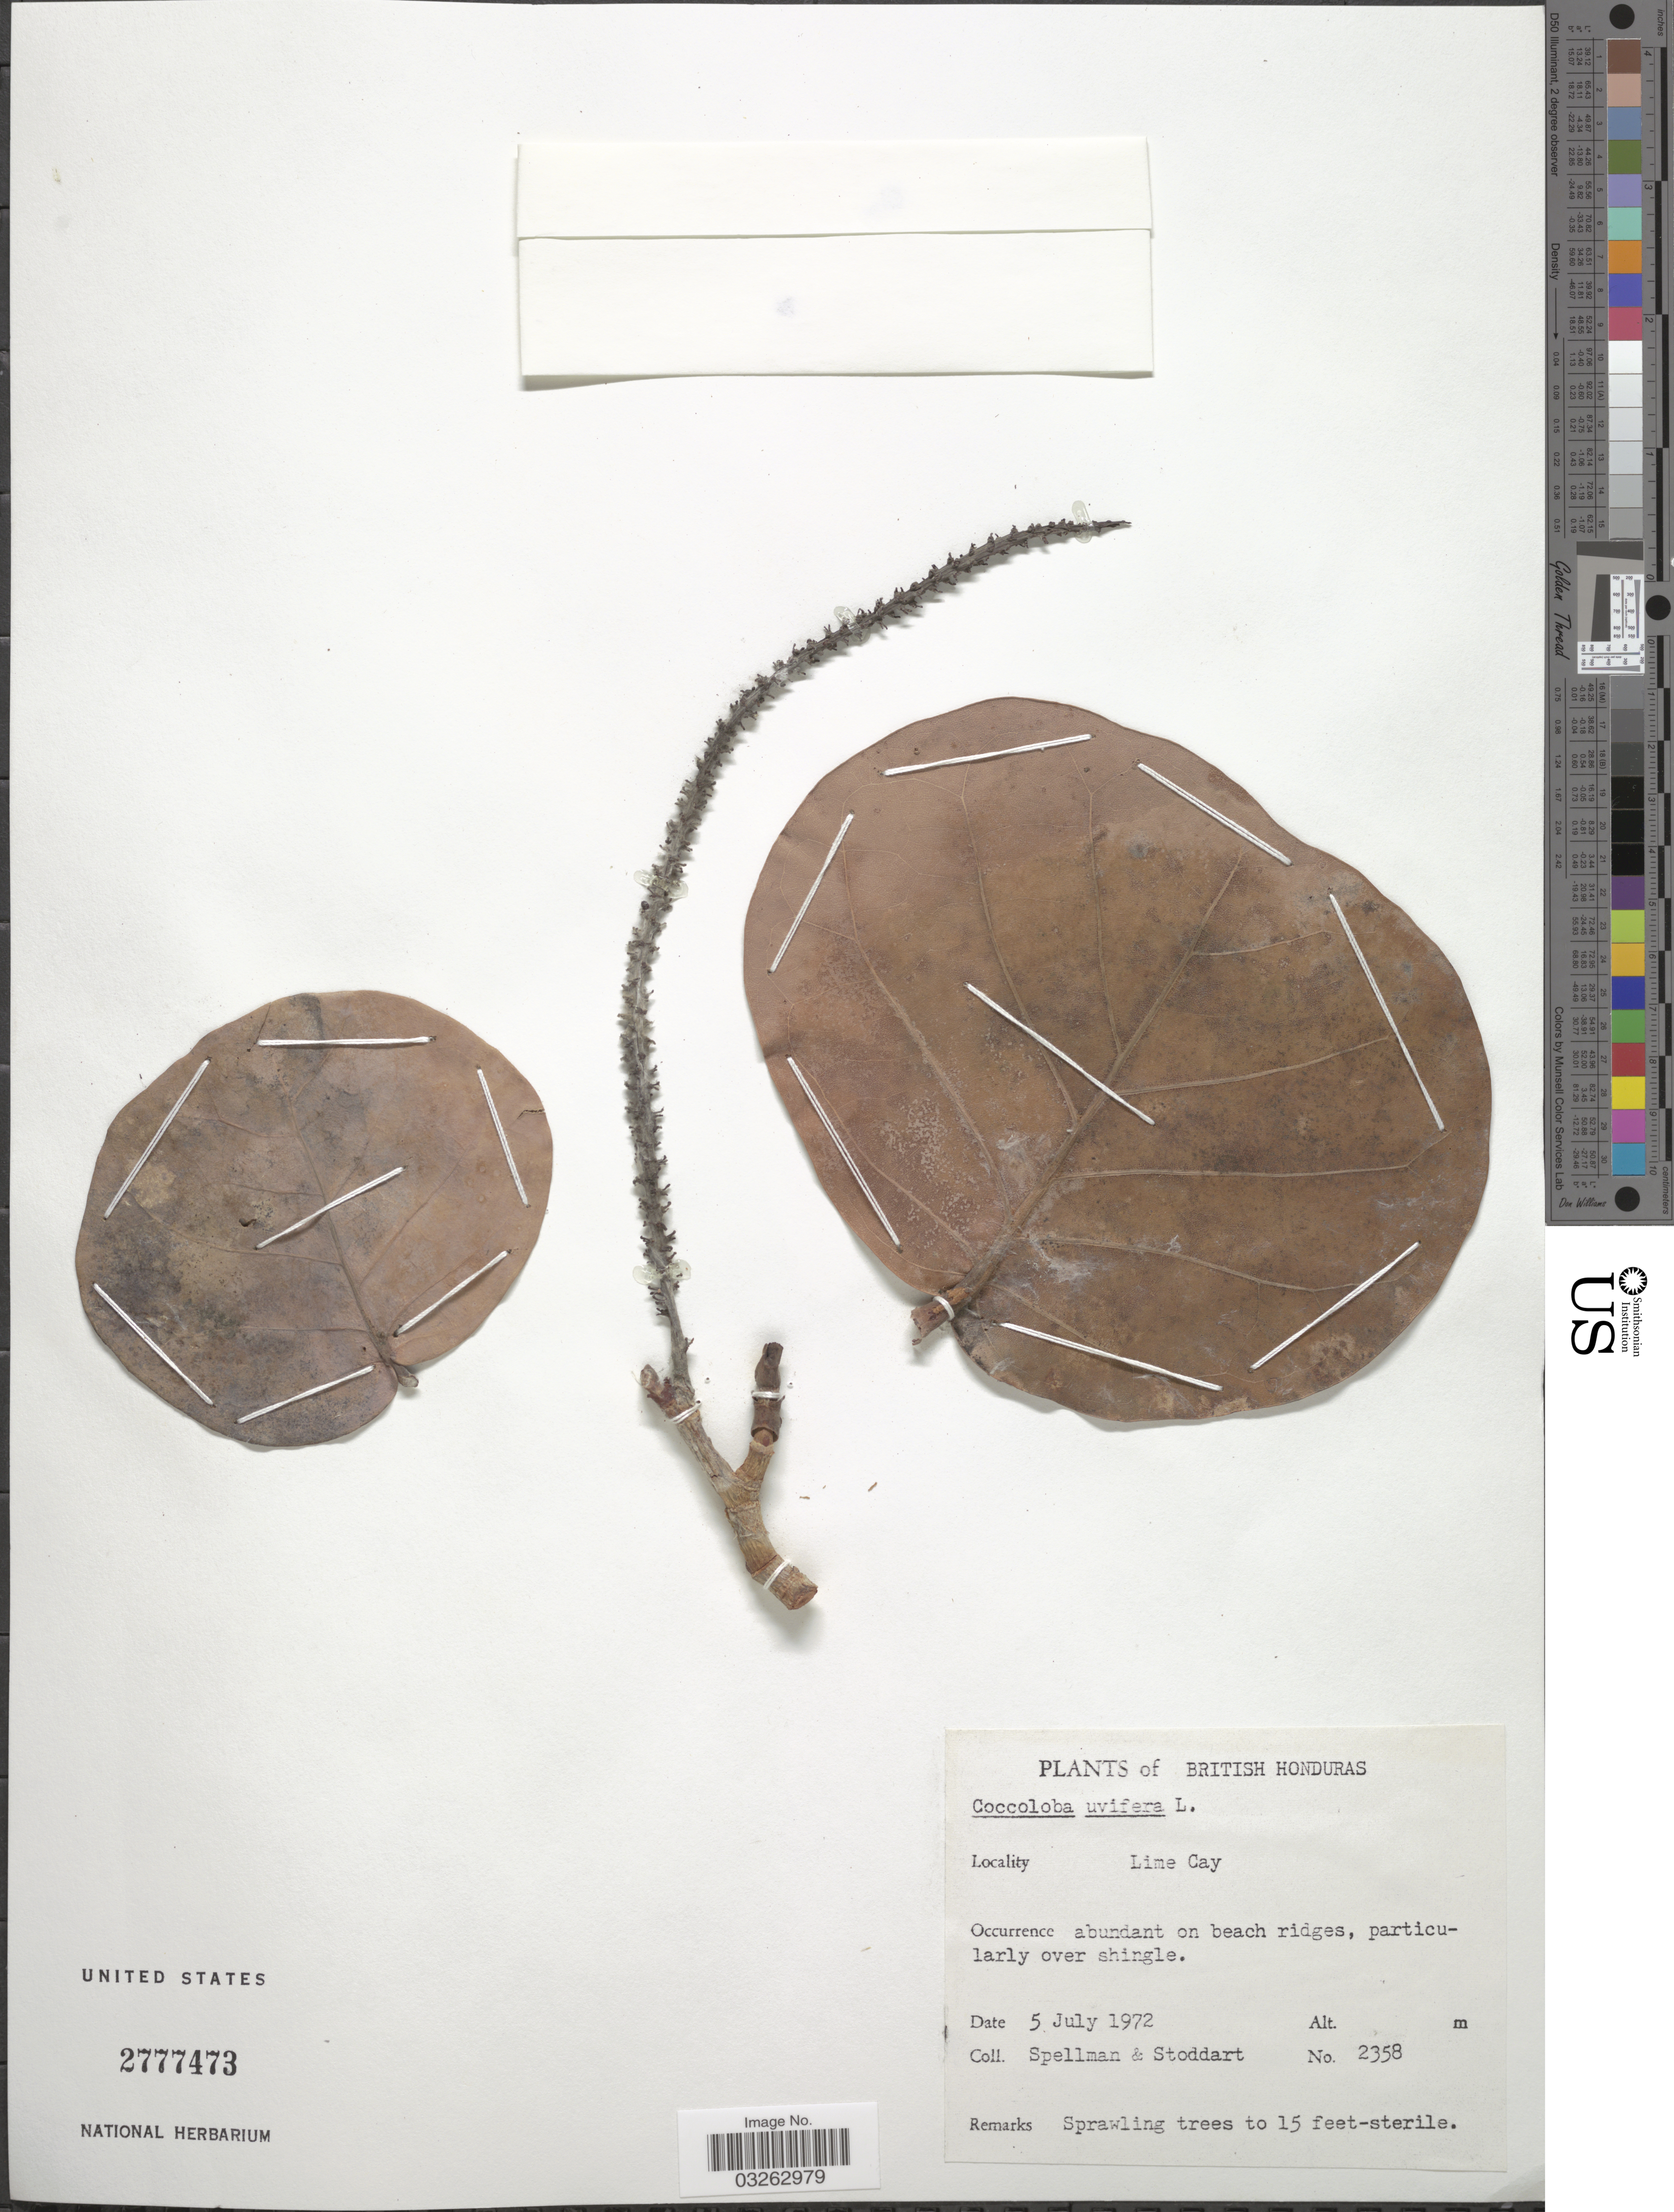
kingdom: Plantae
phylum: Tracheophyta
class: Magnoliopsida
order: Caryophyllales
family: Polygonaceae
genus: Coccoloba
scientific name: Coccoloba uvifera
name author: L.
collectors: Spellman, -- & -. Stoddart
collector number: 2358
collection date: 1972-07-05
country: Belize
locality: British Honduras. Lime Cay.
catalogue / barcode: US 2777473